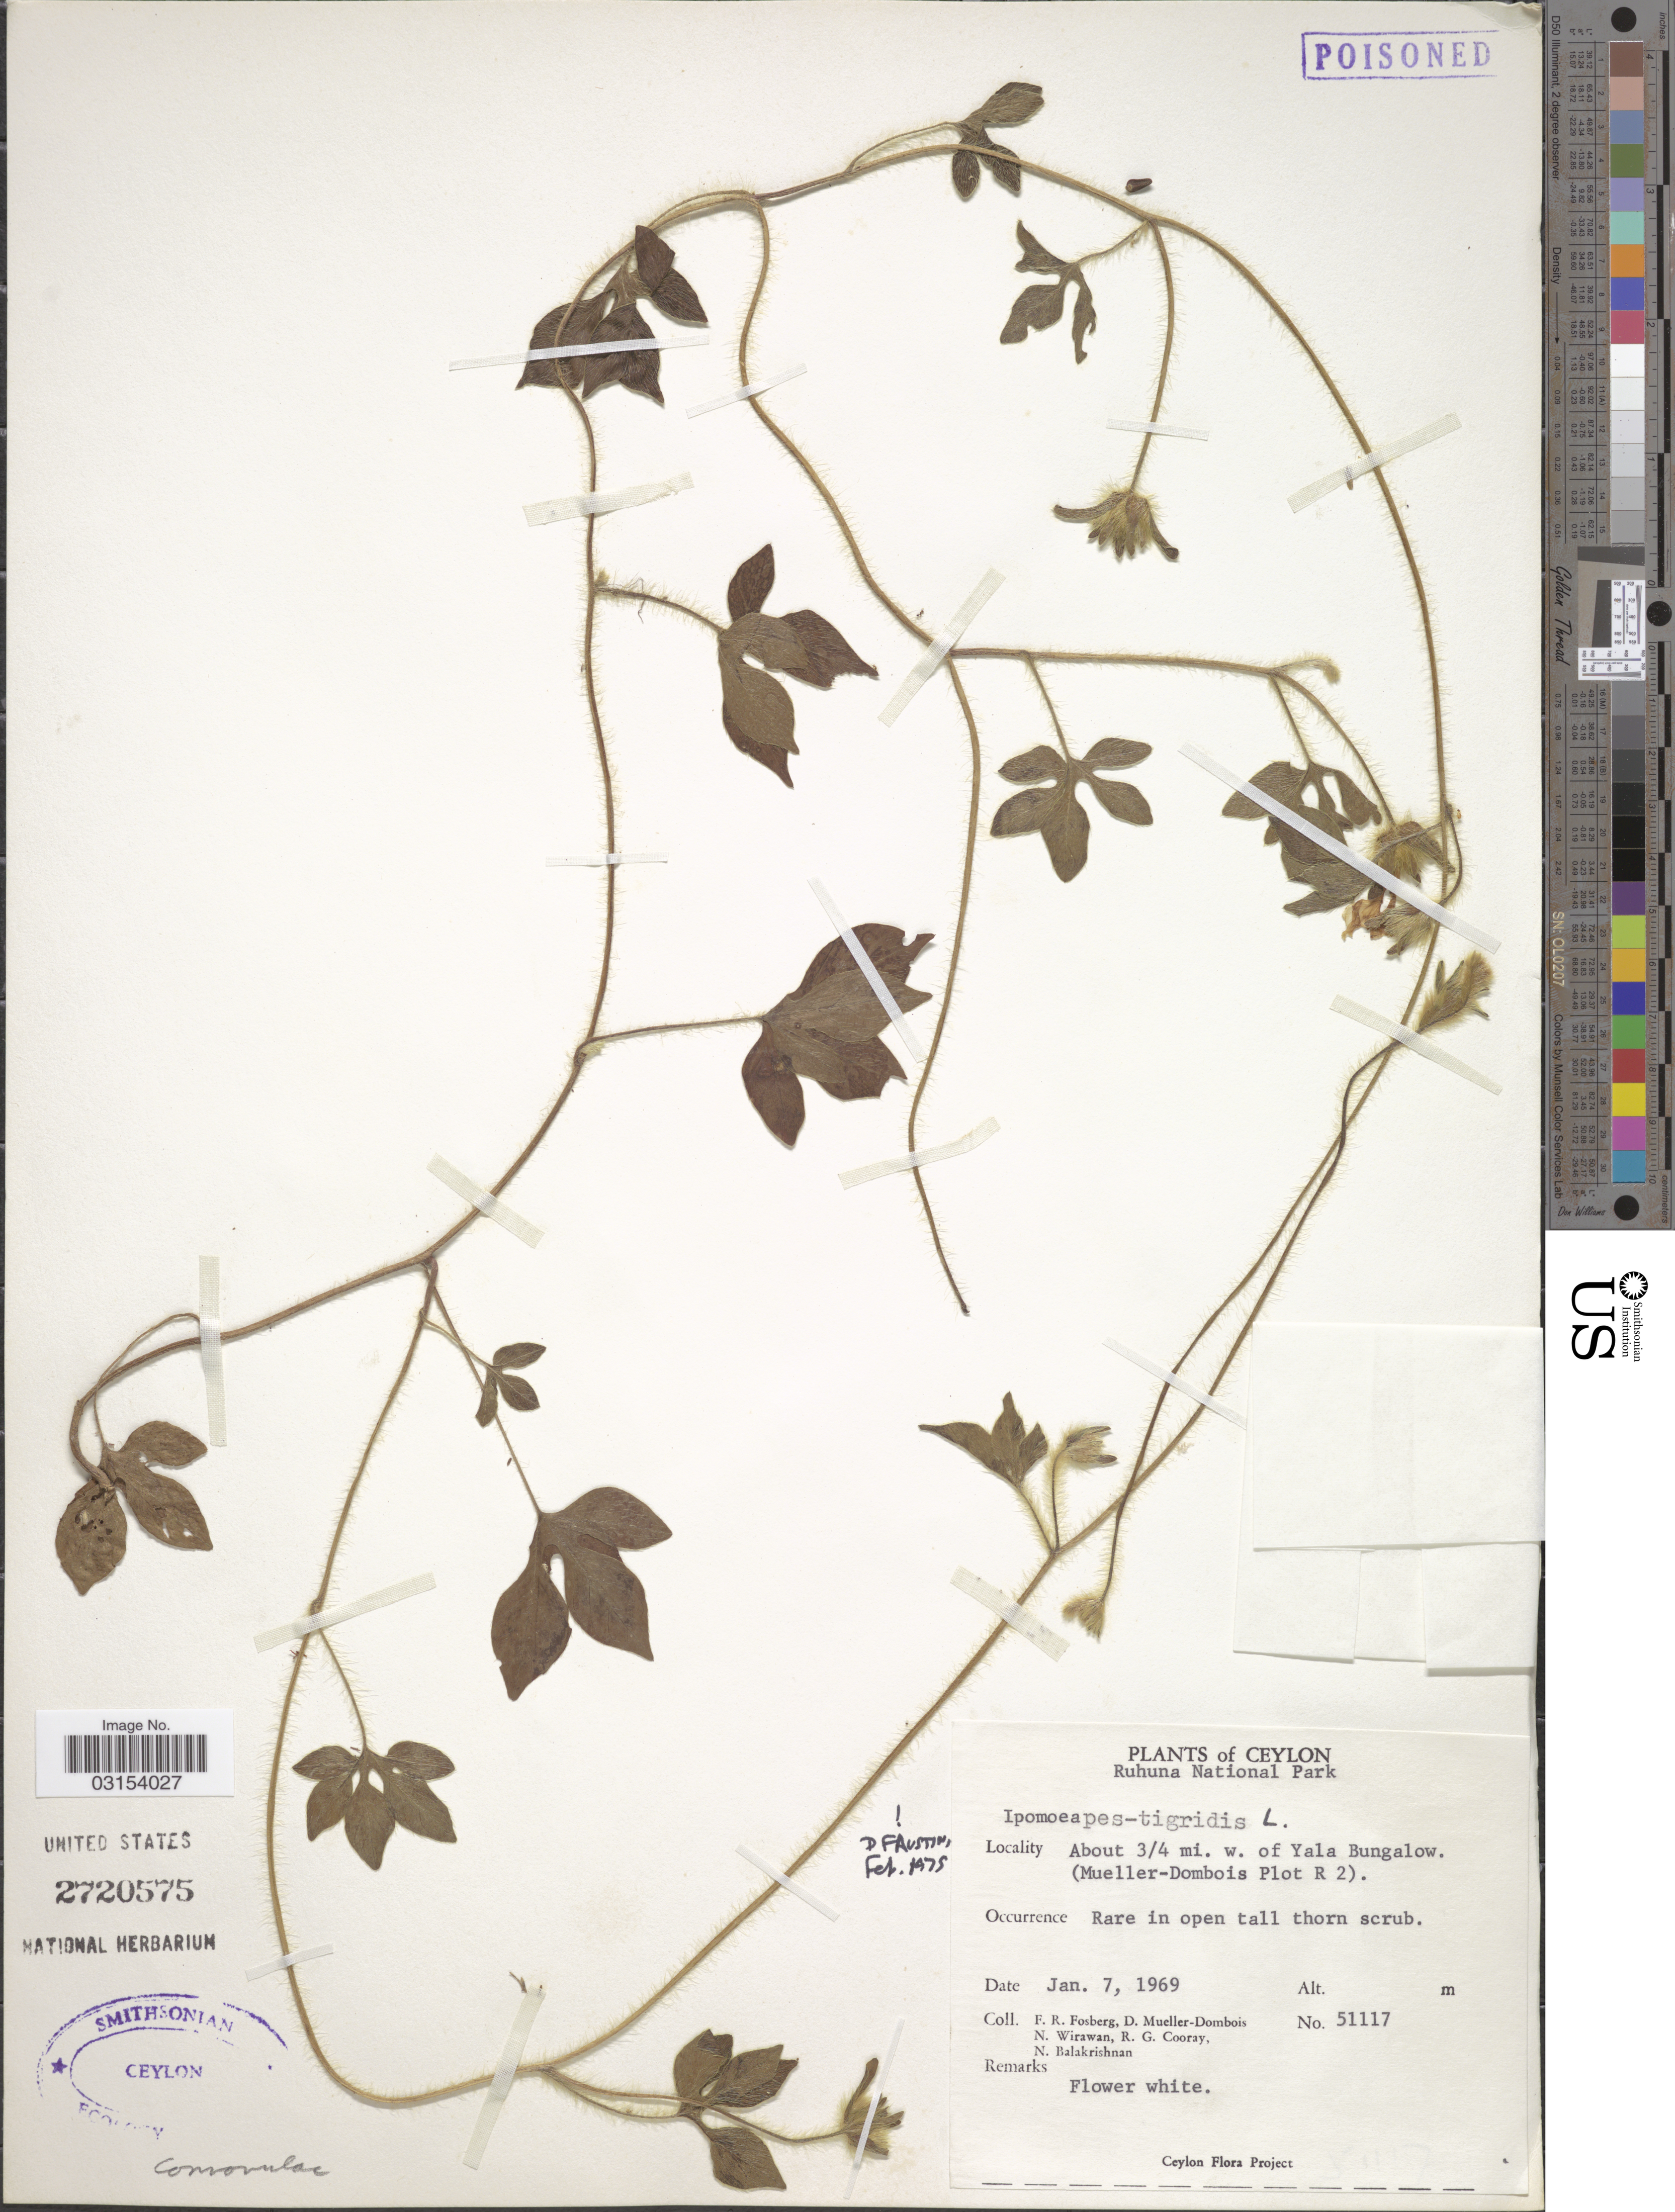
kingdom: Plantae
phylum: Tracheophyta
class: Magnoliopsida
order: Solanales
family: Convolvulaceae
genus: Ipomoea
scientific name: Ipomoea pes-tigridis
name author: L.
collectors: F. R. Fosberg, D. Mueller-Dombois, N. Wirawan, R. Cooray & N. Balakrishnan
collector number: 51117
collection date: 1969-01-07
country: Sri Lanka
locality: Ceylon. Ruhuna National Park. About 3/4 mi. w. of Yala Bungalow. (Mueller-Dombois Plot R 2).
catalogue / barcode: US 2720575